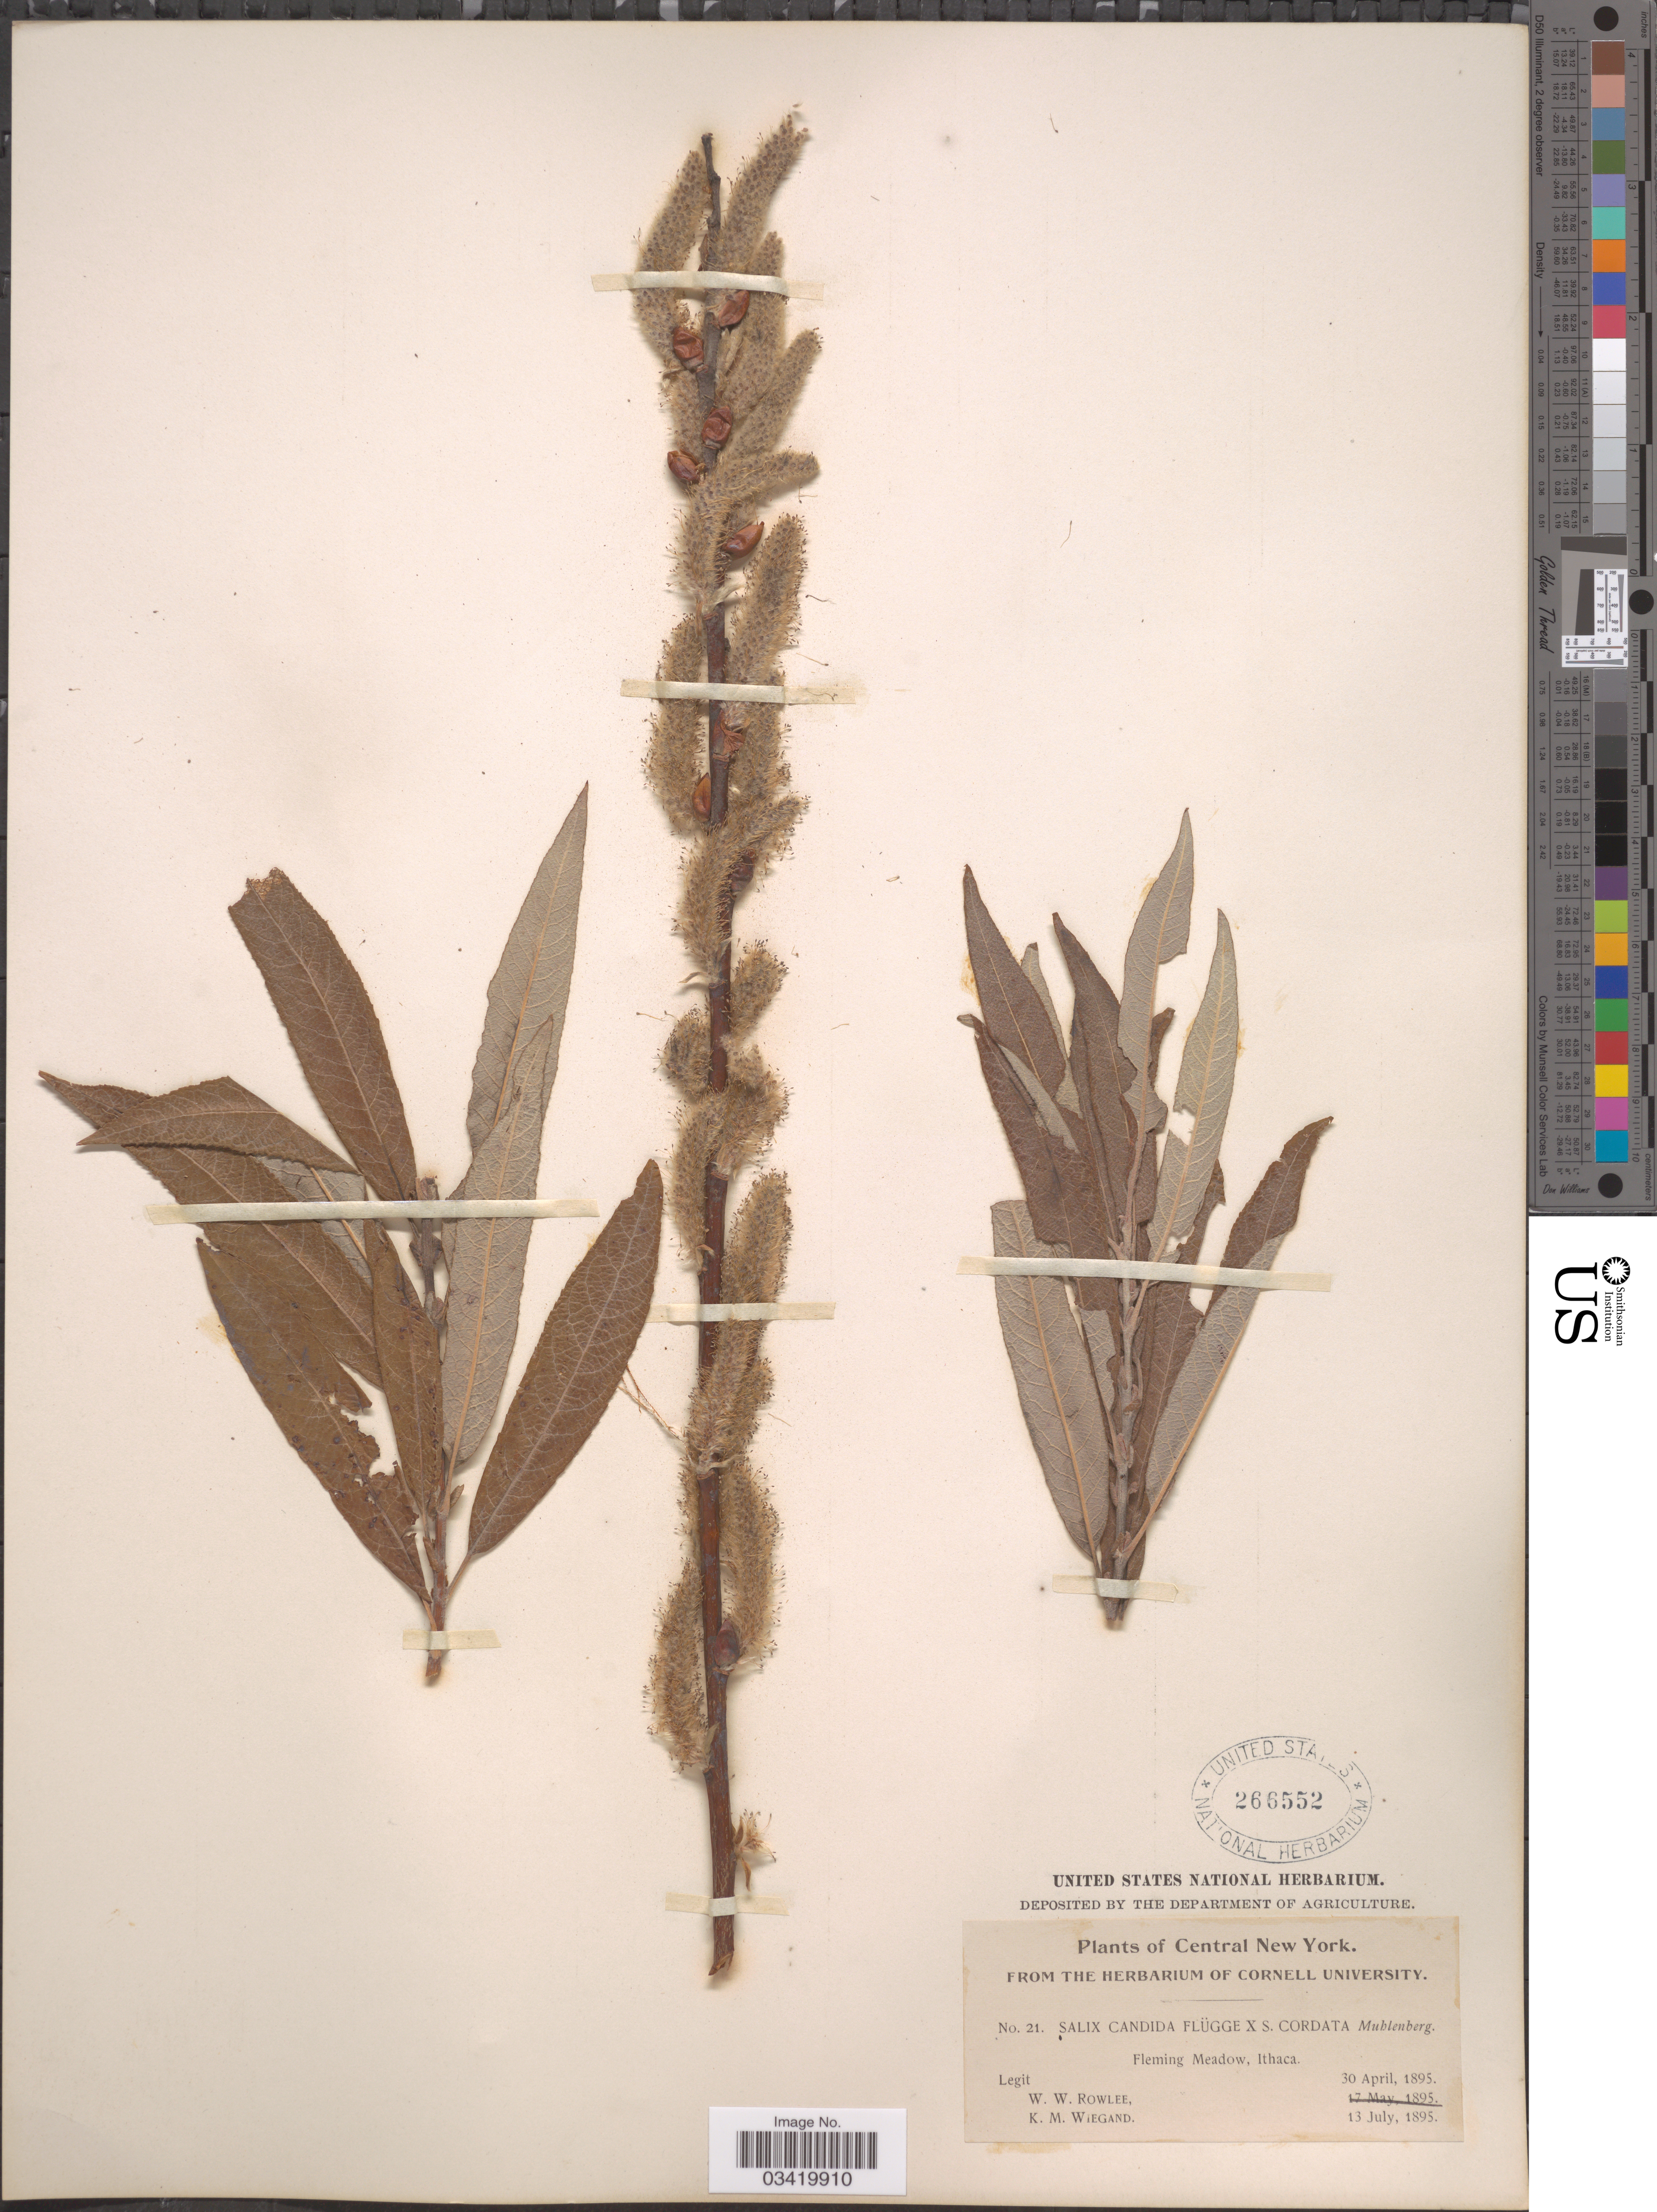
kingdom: Plantae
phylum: Tracheophyta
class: Magnoliopsida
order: Malpighiales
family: Salicaceae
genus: Salix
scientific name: Salix candida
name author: Flüggé ex Willd.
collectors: W. W. Rowlee & K. M. Wiegand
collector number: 21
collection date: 1895-04-30/1895-07-13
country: United States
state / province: New York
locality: Central New York. Fleming Meadow, Ithaca.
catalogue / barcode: US 266552